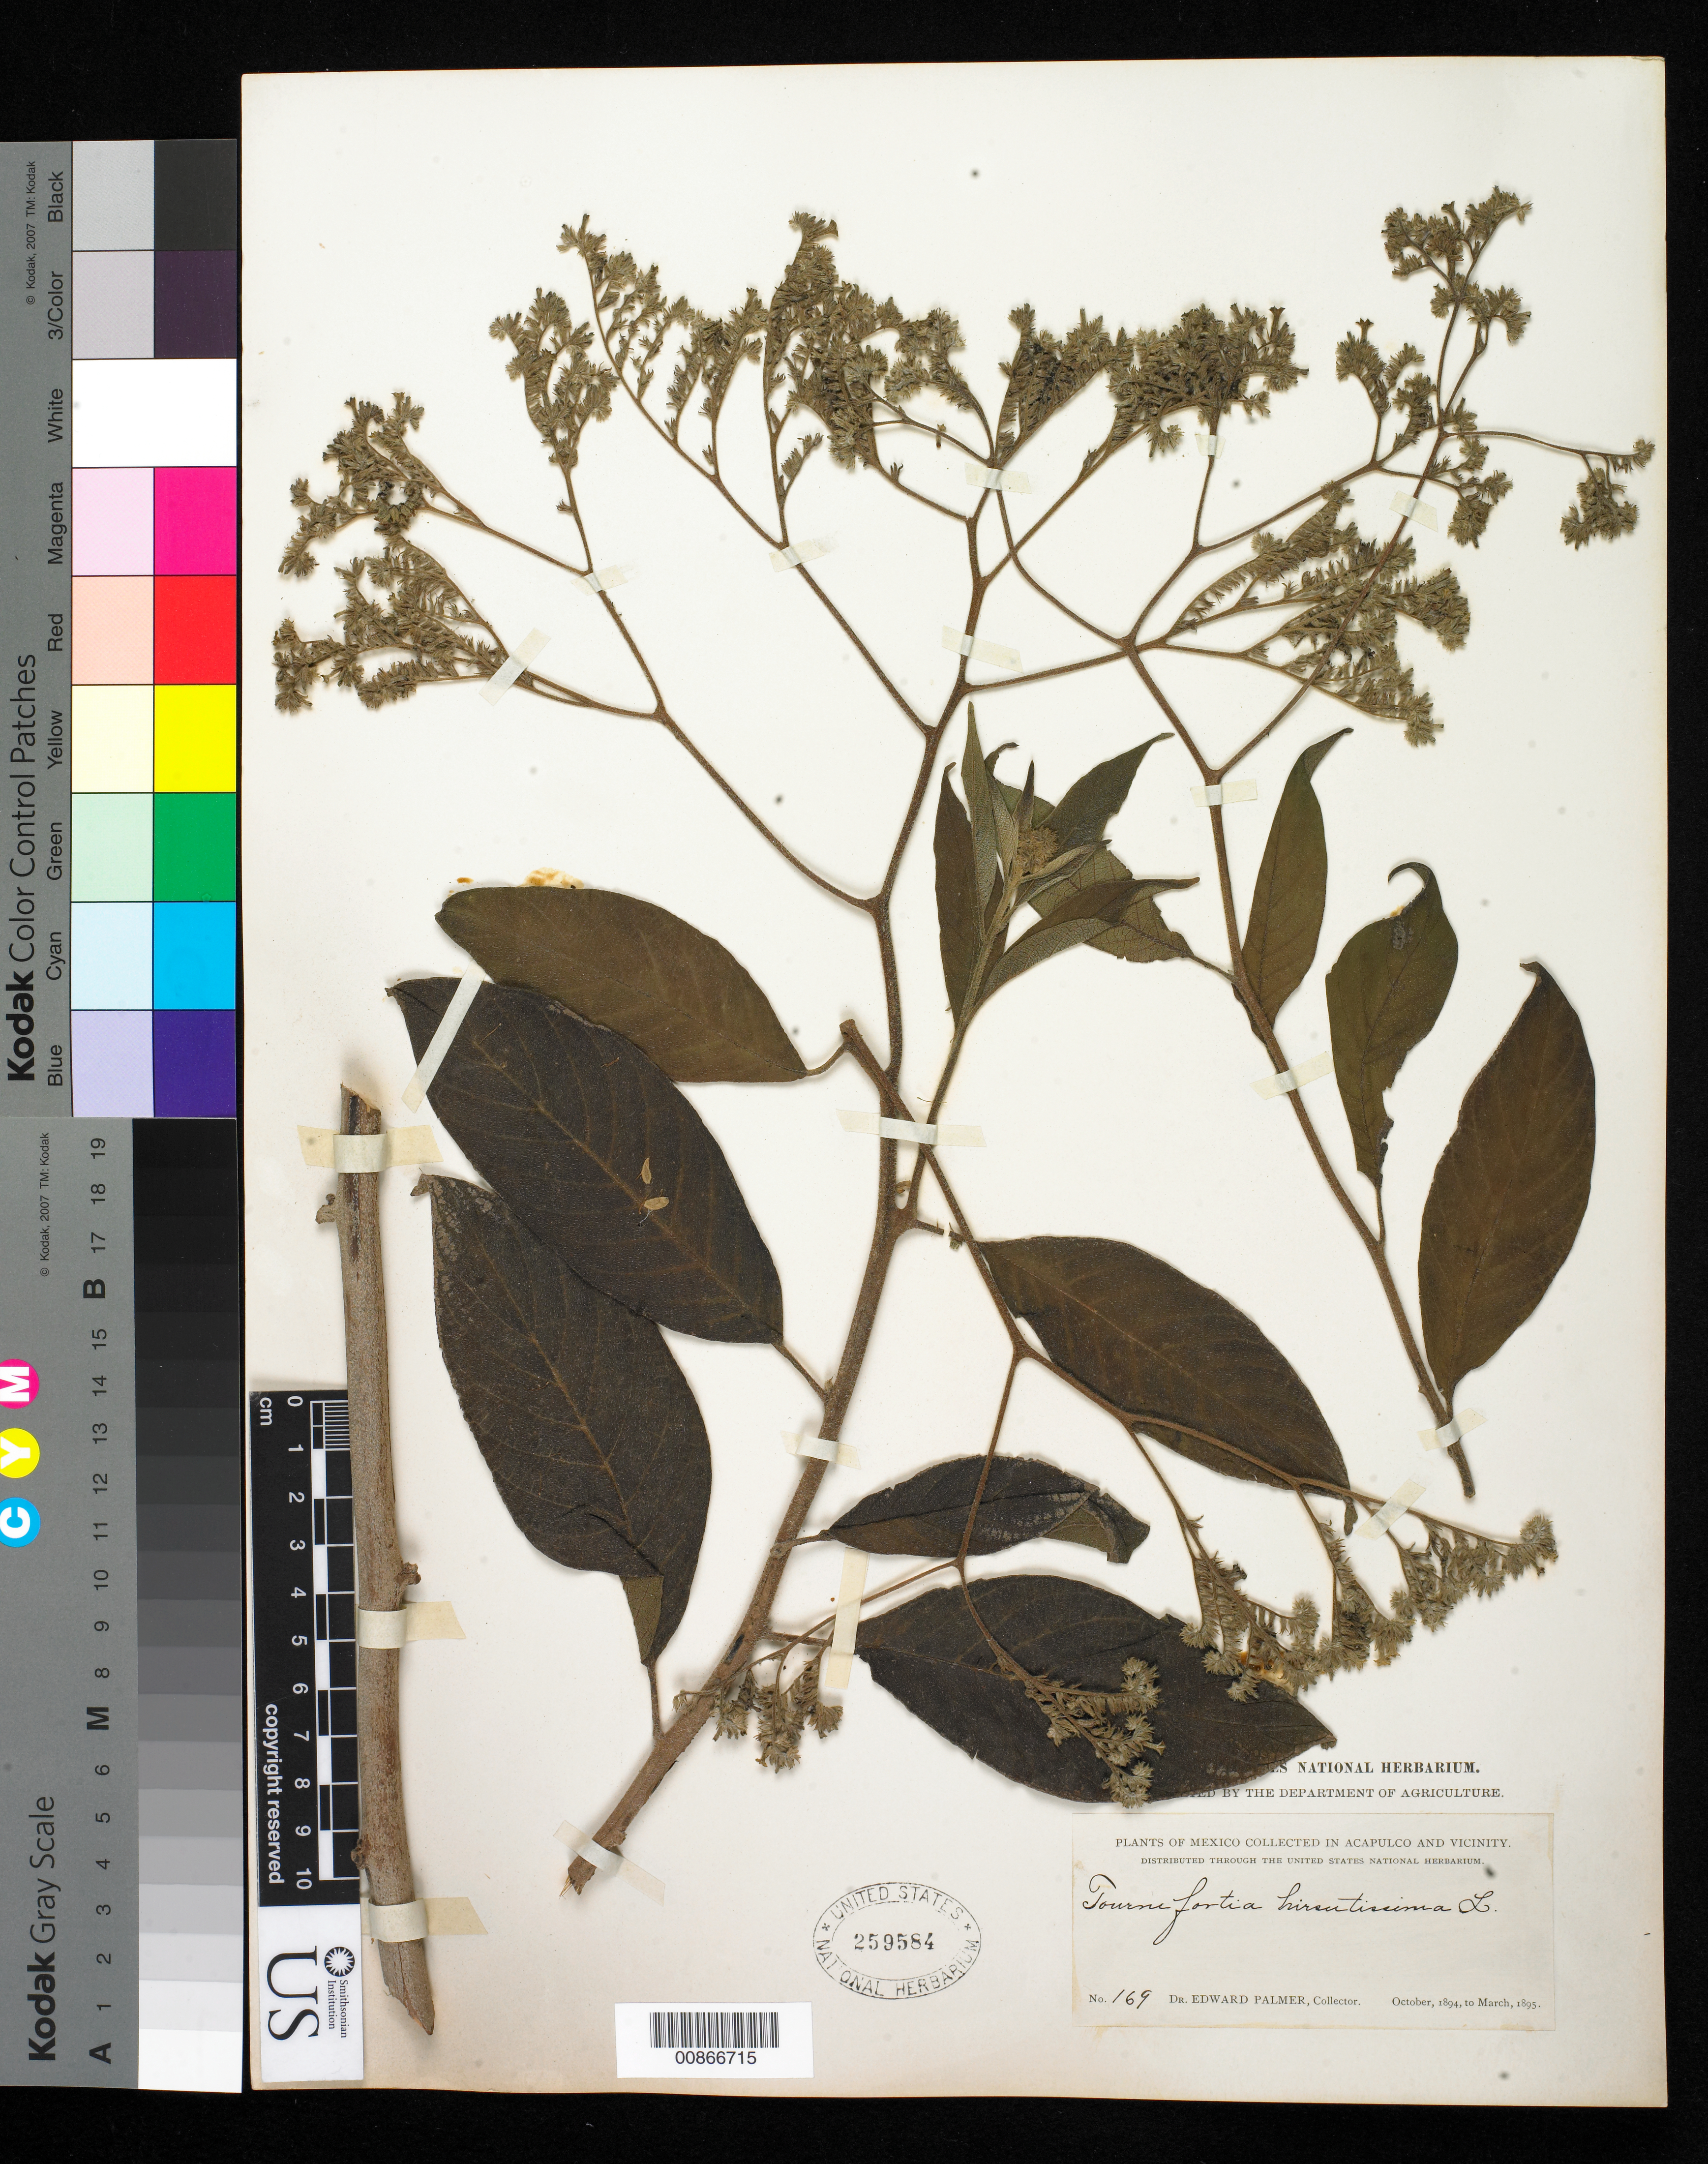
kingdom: Plantae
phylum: Tracheophyta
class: Magnoliopsida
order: Boraginales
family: Heliotropiaceae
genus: Tournefortia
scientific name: Tournefortia hirsutissima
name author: L.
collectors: E. Palmer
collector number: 169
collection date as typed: Oct 1894 to -- Mar 1895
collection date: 1894-10/1895-03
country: Mexico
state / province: Guerrero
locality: Acapulco, Guerrero and vicinity.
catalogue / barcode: US 259584